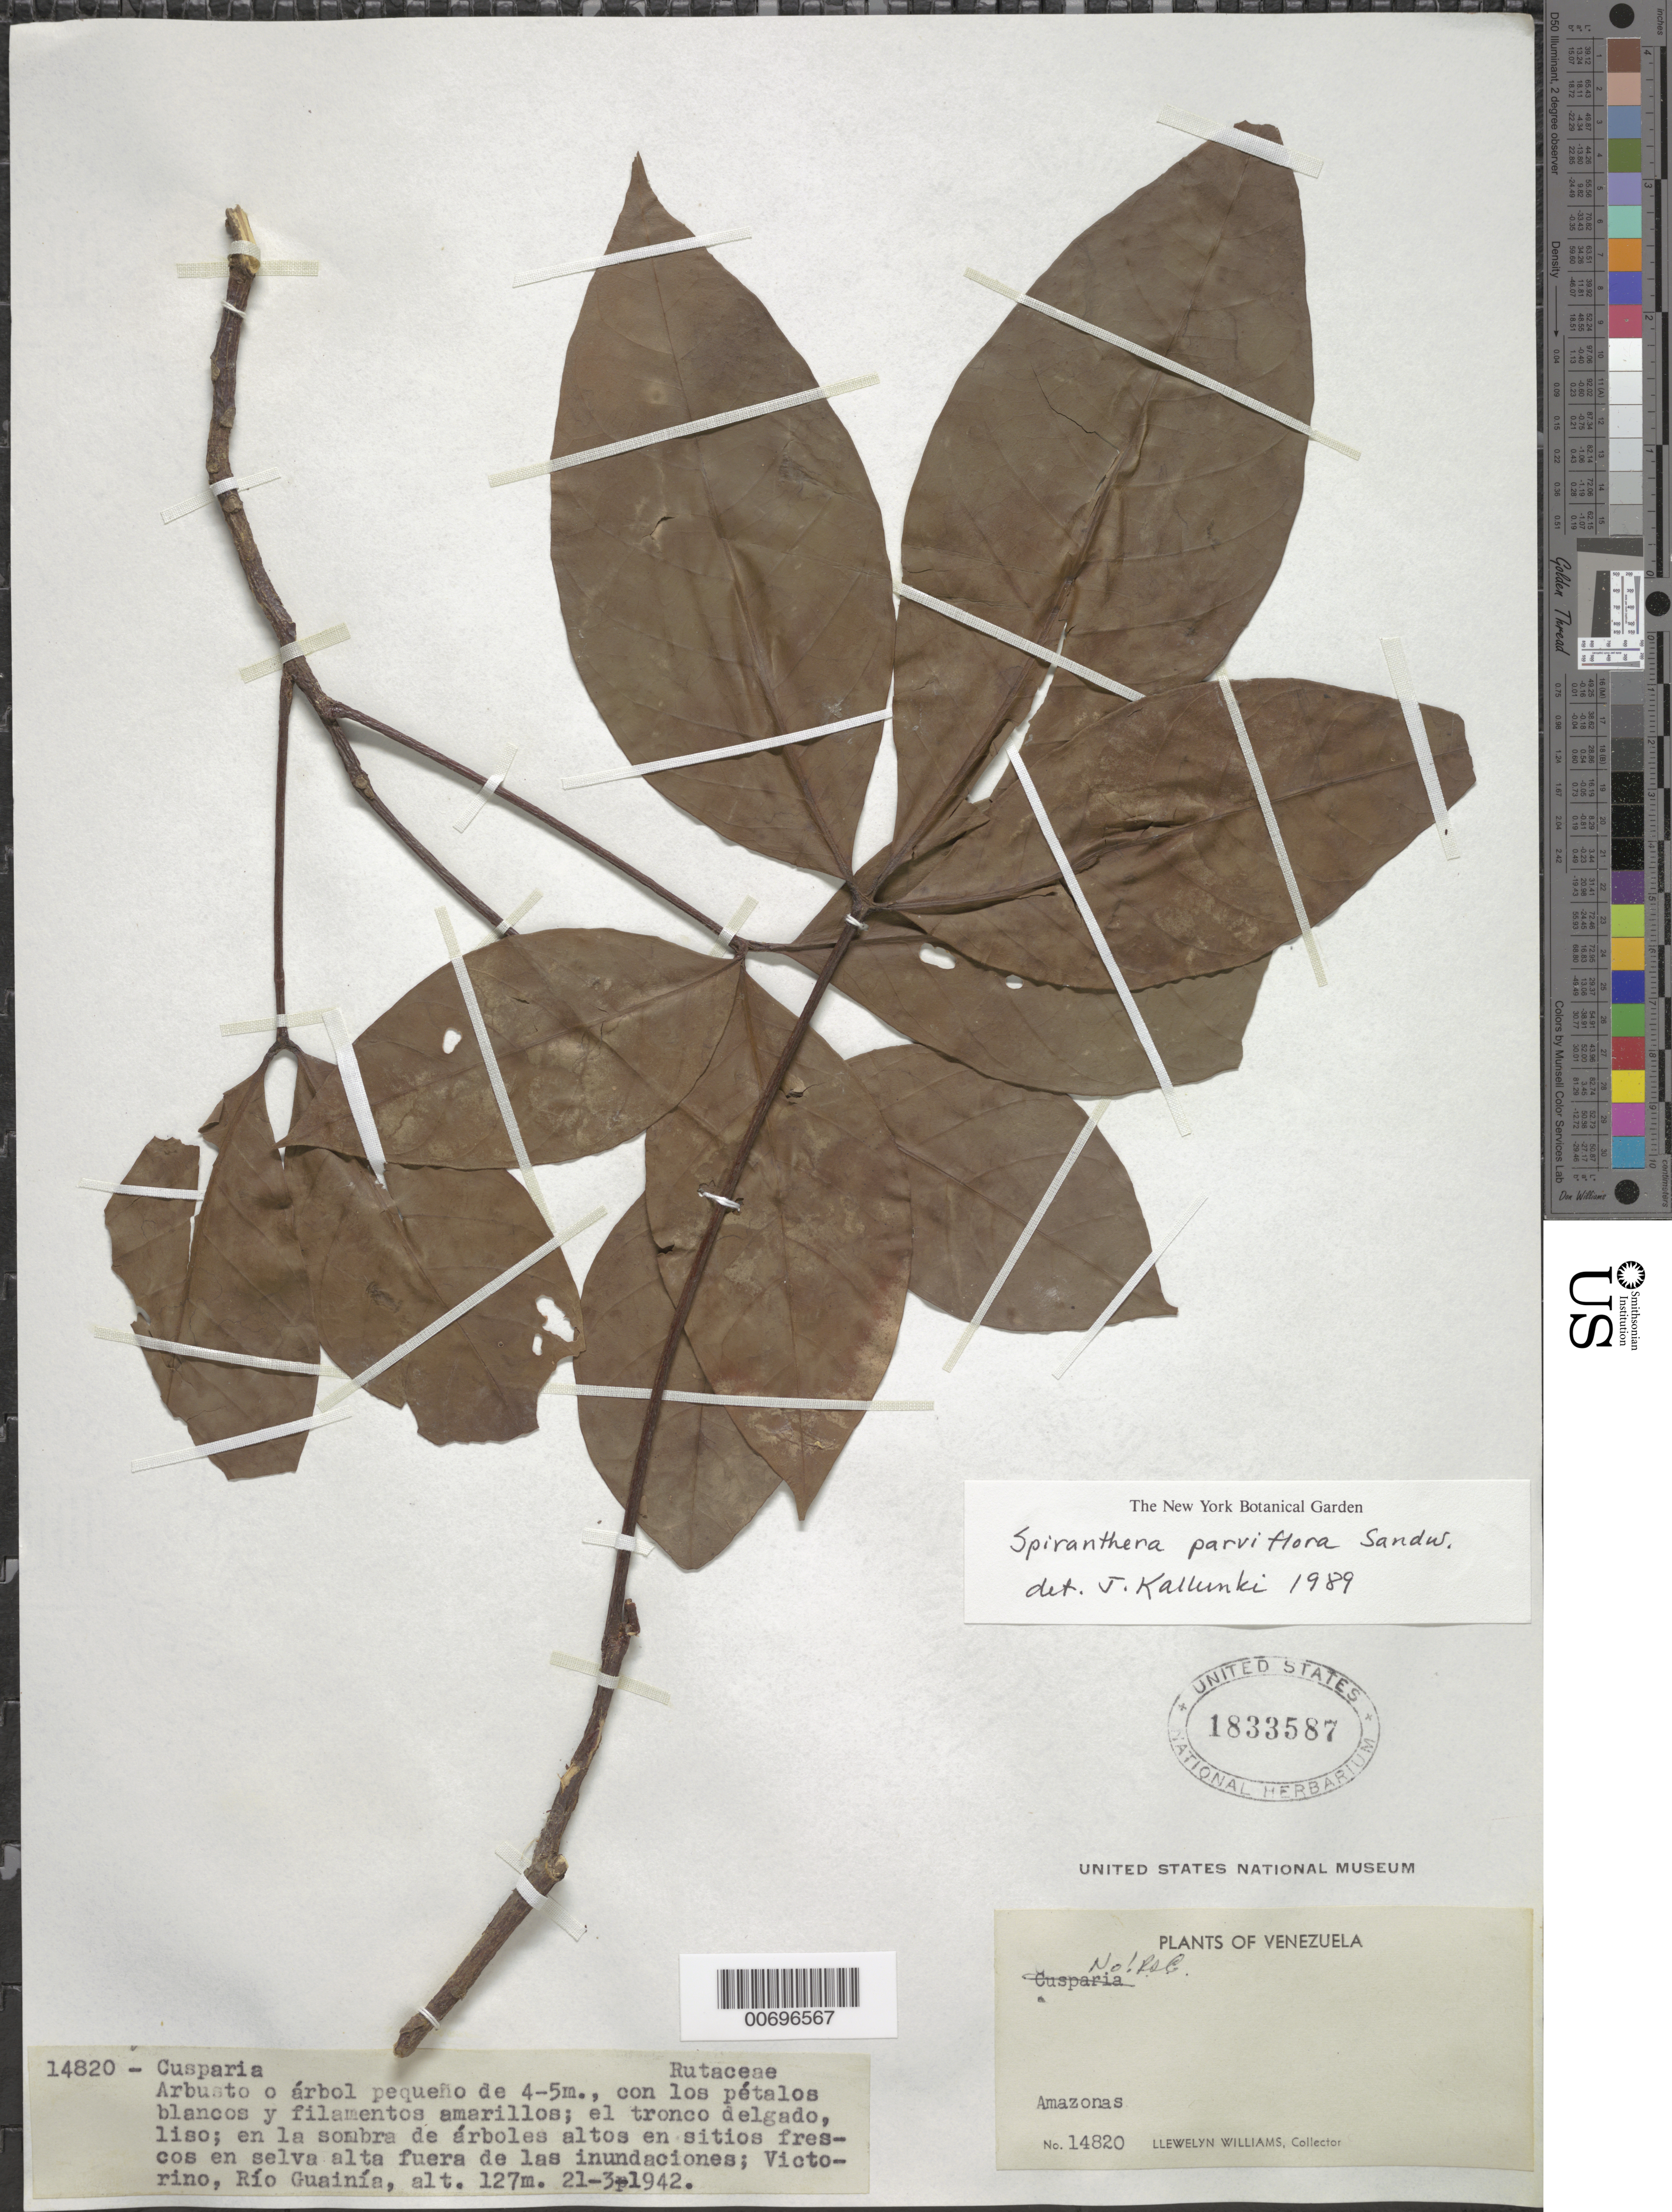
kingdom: Plantae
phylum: Tracheophyta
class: Magnoliopsida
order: Sapindales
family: Rutaceae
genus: Spiranthera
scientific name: Spiranthera parviflora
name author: Sandwith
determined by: Kallunki, Jacquelyn A.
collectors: Ll. Williams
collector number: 14820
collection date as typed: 21-Mar-42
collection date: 1942-03-21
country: Venezuela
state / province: Amazonas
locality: Victorino, Río Guainía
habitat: Sombra de arboles altos en sitios frescos en selva alta fuera d las inundaciones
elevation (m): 127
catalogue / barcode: US 1833587